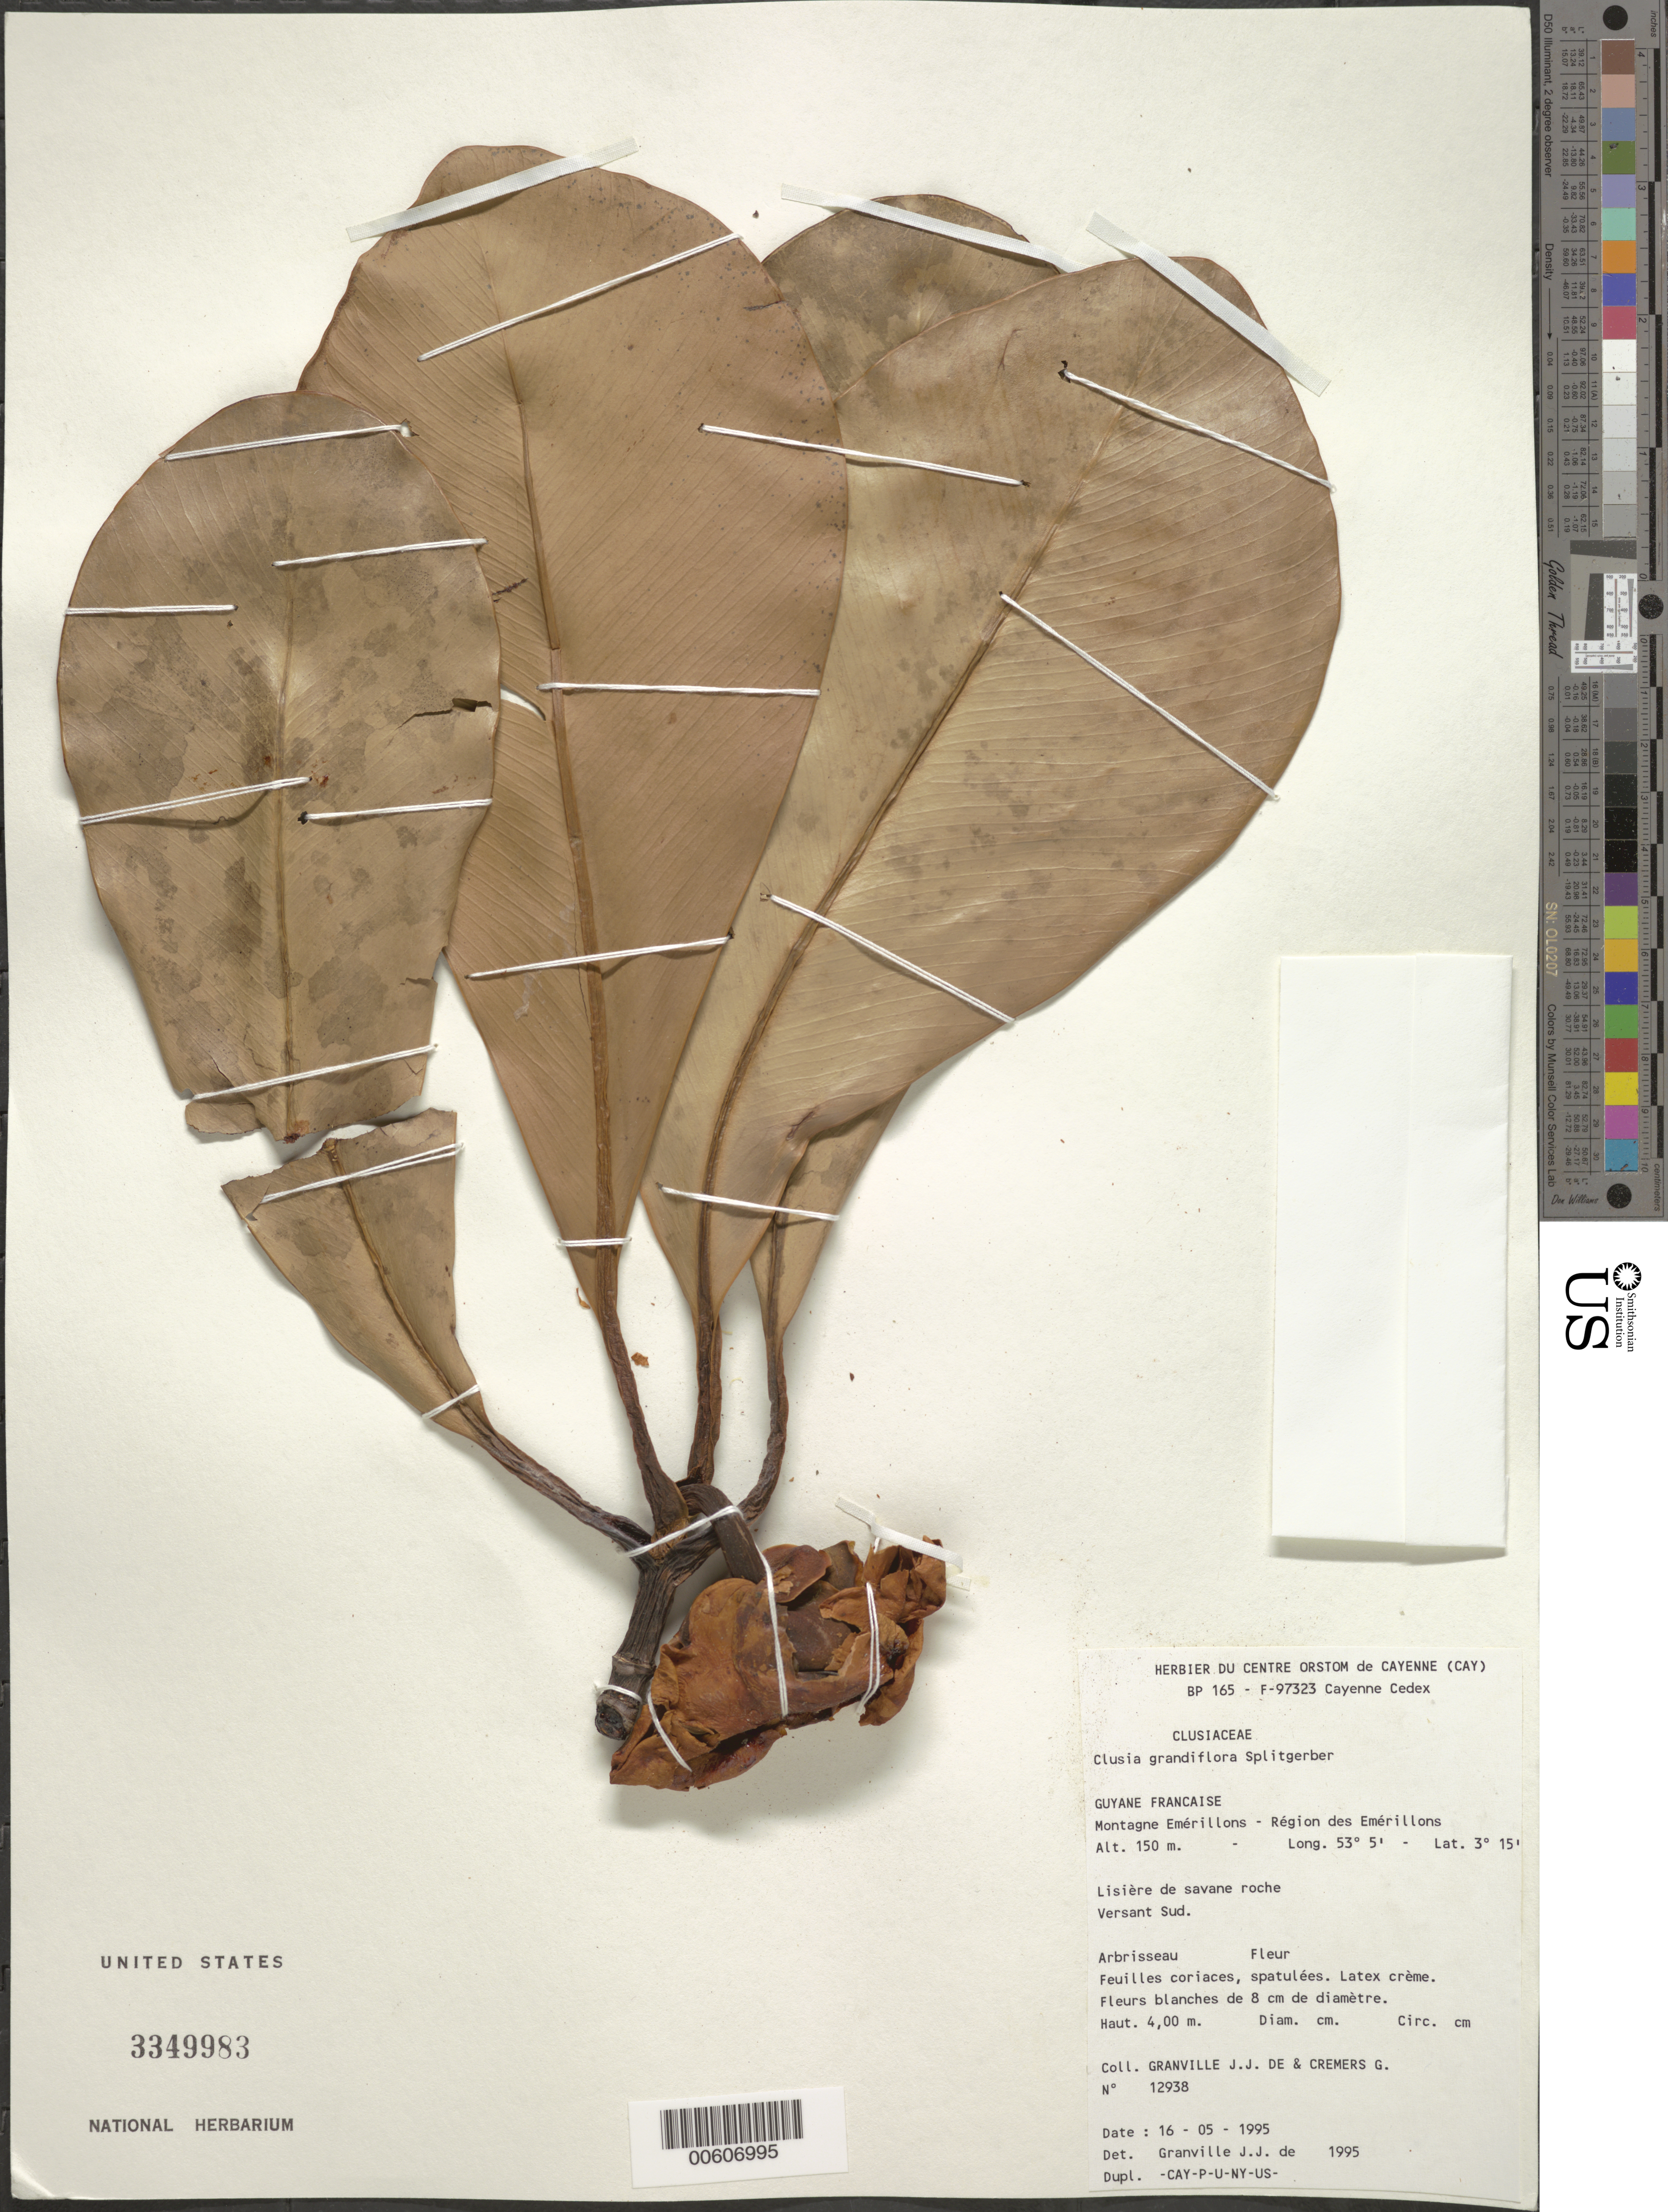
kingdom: Plantae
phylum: Tracheophyta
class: Magnoliopsida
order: Malpighiales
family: Clusiaceae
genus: Clusia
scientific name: Clusia grandiflora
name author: Splitg.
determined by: Granville, J. J. de, (CAY), Institut de Recherche pour le Developpement (IRD) (FRENCH GUIANA)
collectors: J.-J. de Granville & G. Cremers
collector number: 12938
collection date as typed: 16-May-95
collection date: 1995-05-16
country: French Guiana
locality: Montagne Emerillions, region des Emerillions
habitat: Edge of rocky savanna, S slope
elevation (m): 150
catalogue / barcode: US 3349983